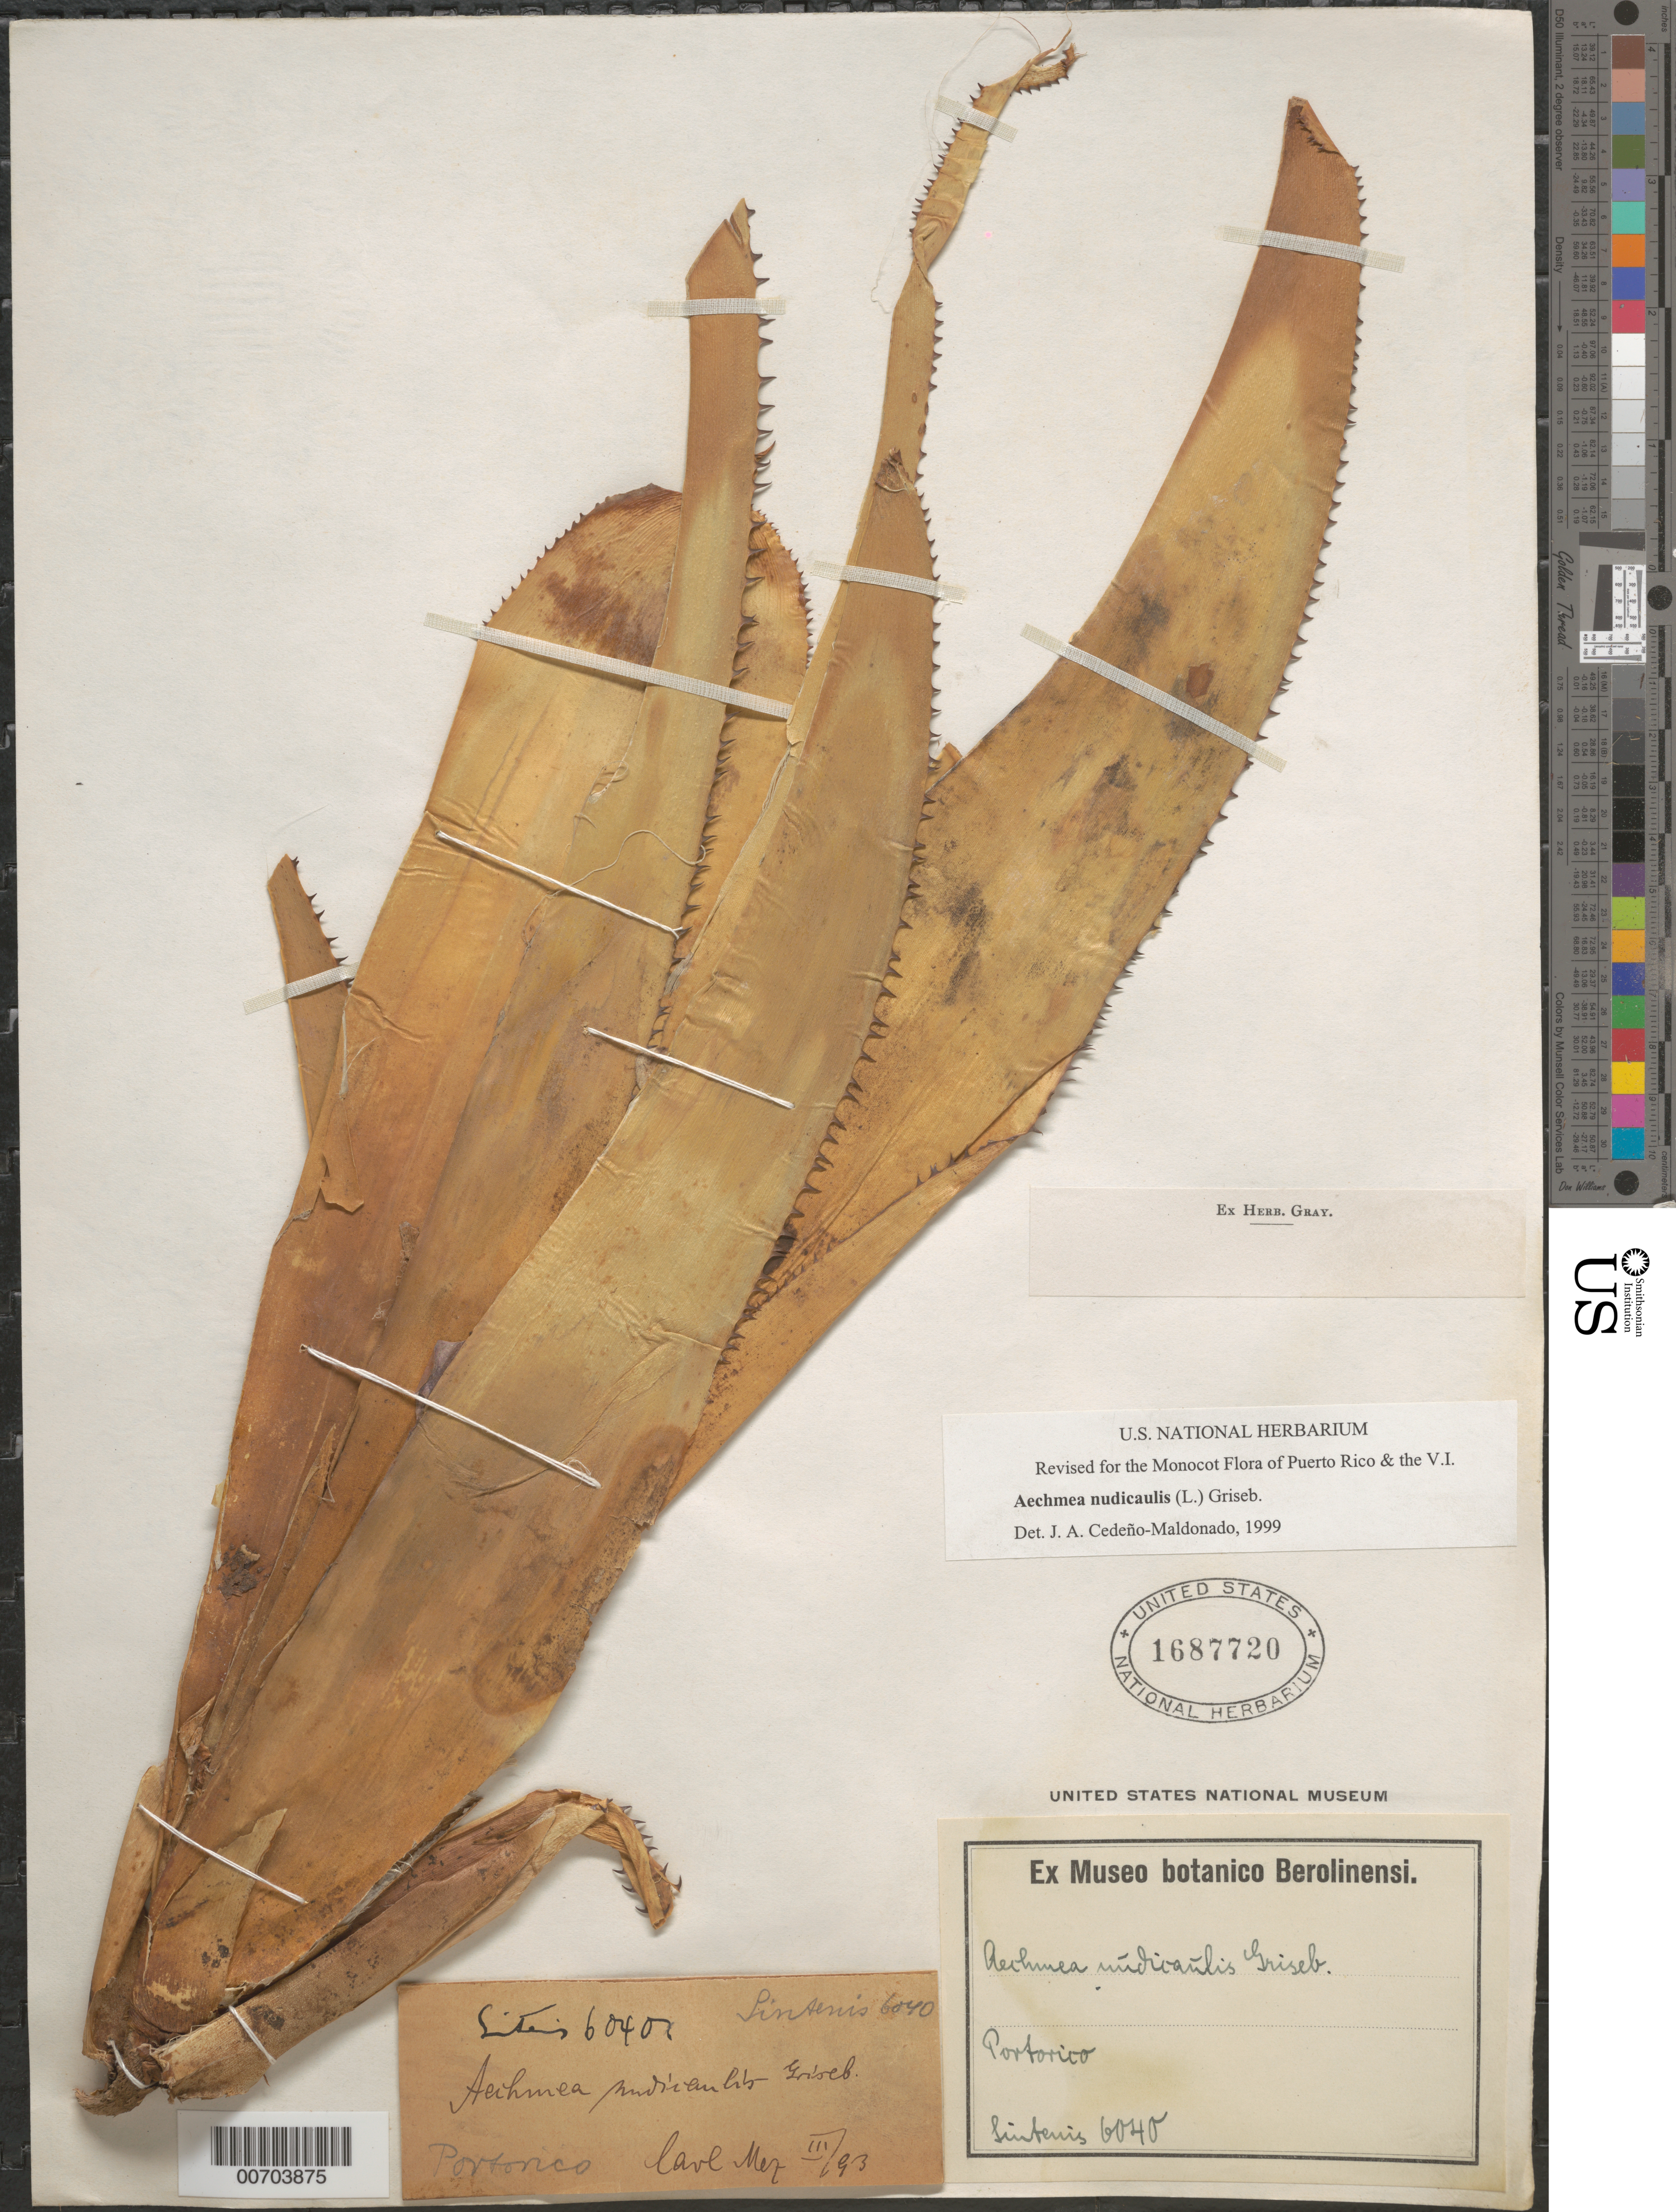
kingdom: Plantae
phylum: Tracheophyta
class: Liliopsida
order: Poales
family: Bromeliaceae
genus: Aechmea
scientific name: Aechmea nudicaulis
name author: (L.) Griseb.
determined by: Cedeño-Maldonado, J. A.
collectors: P. Sintenis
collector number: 6040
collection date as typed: Mar 1893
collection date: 1893-03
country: Puerto Rico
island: Greater Antilles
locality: Sierra de Naguabo ad Rio Blanco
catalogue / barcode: US 1687720